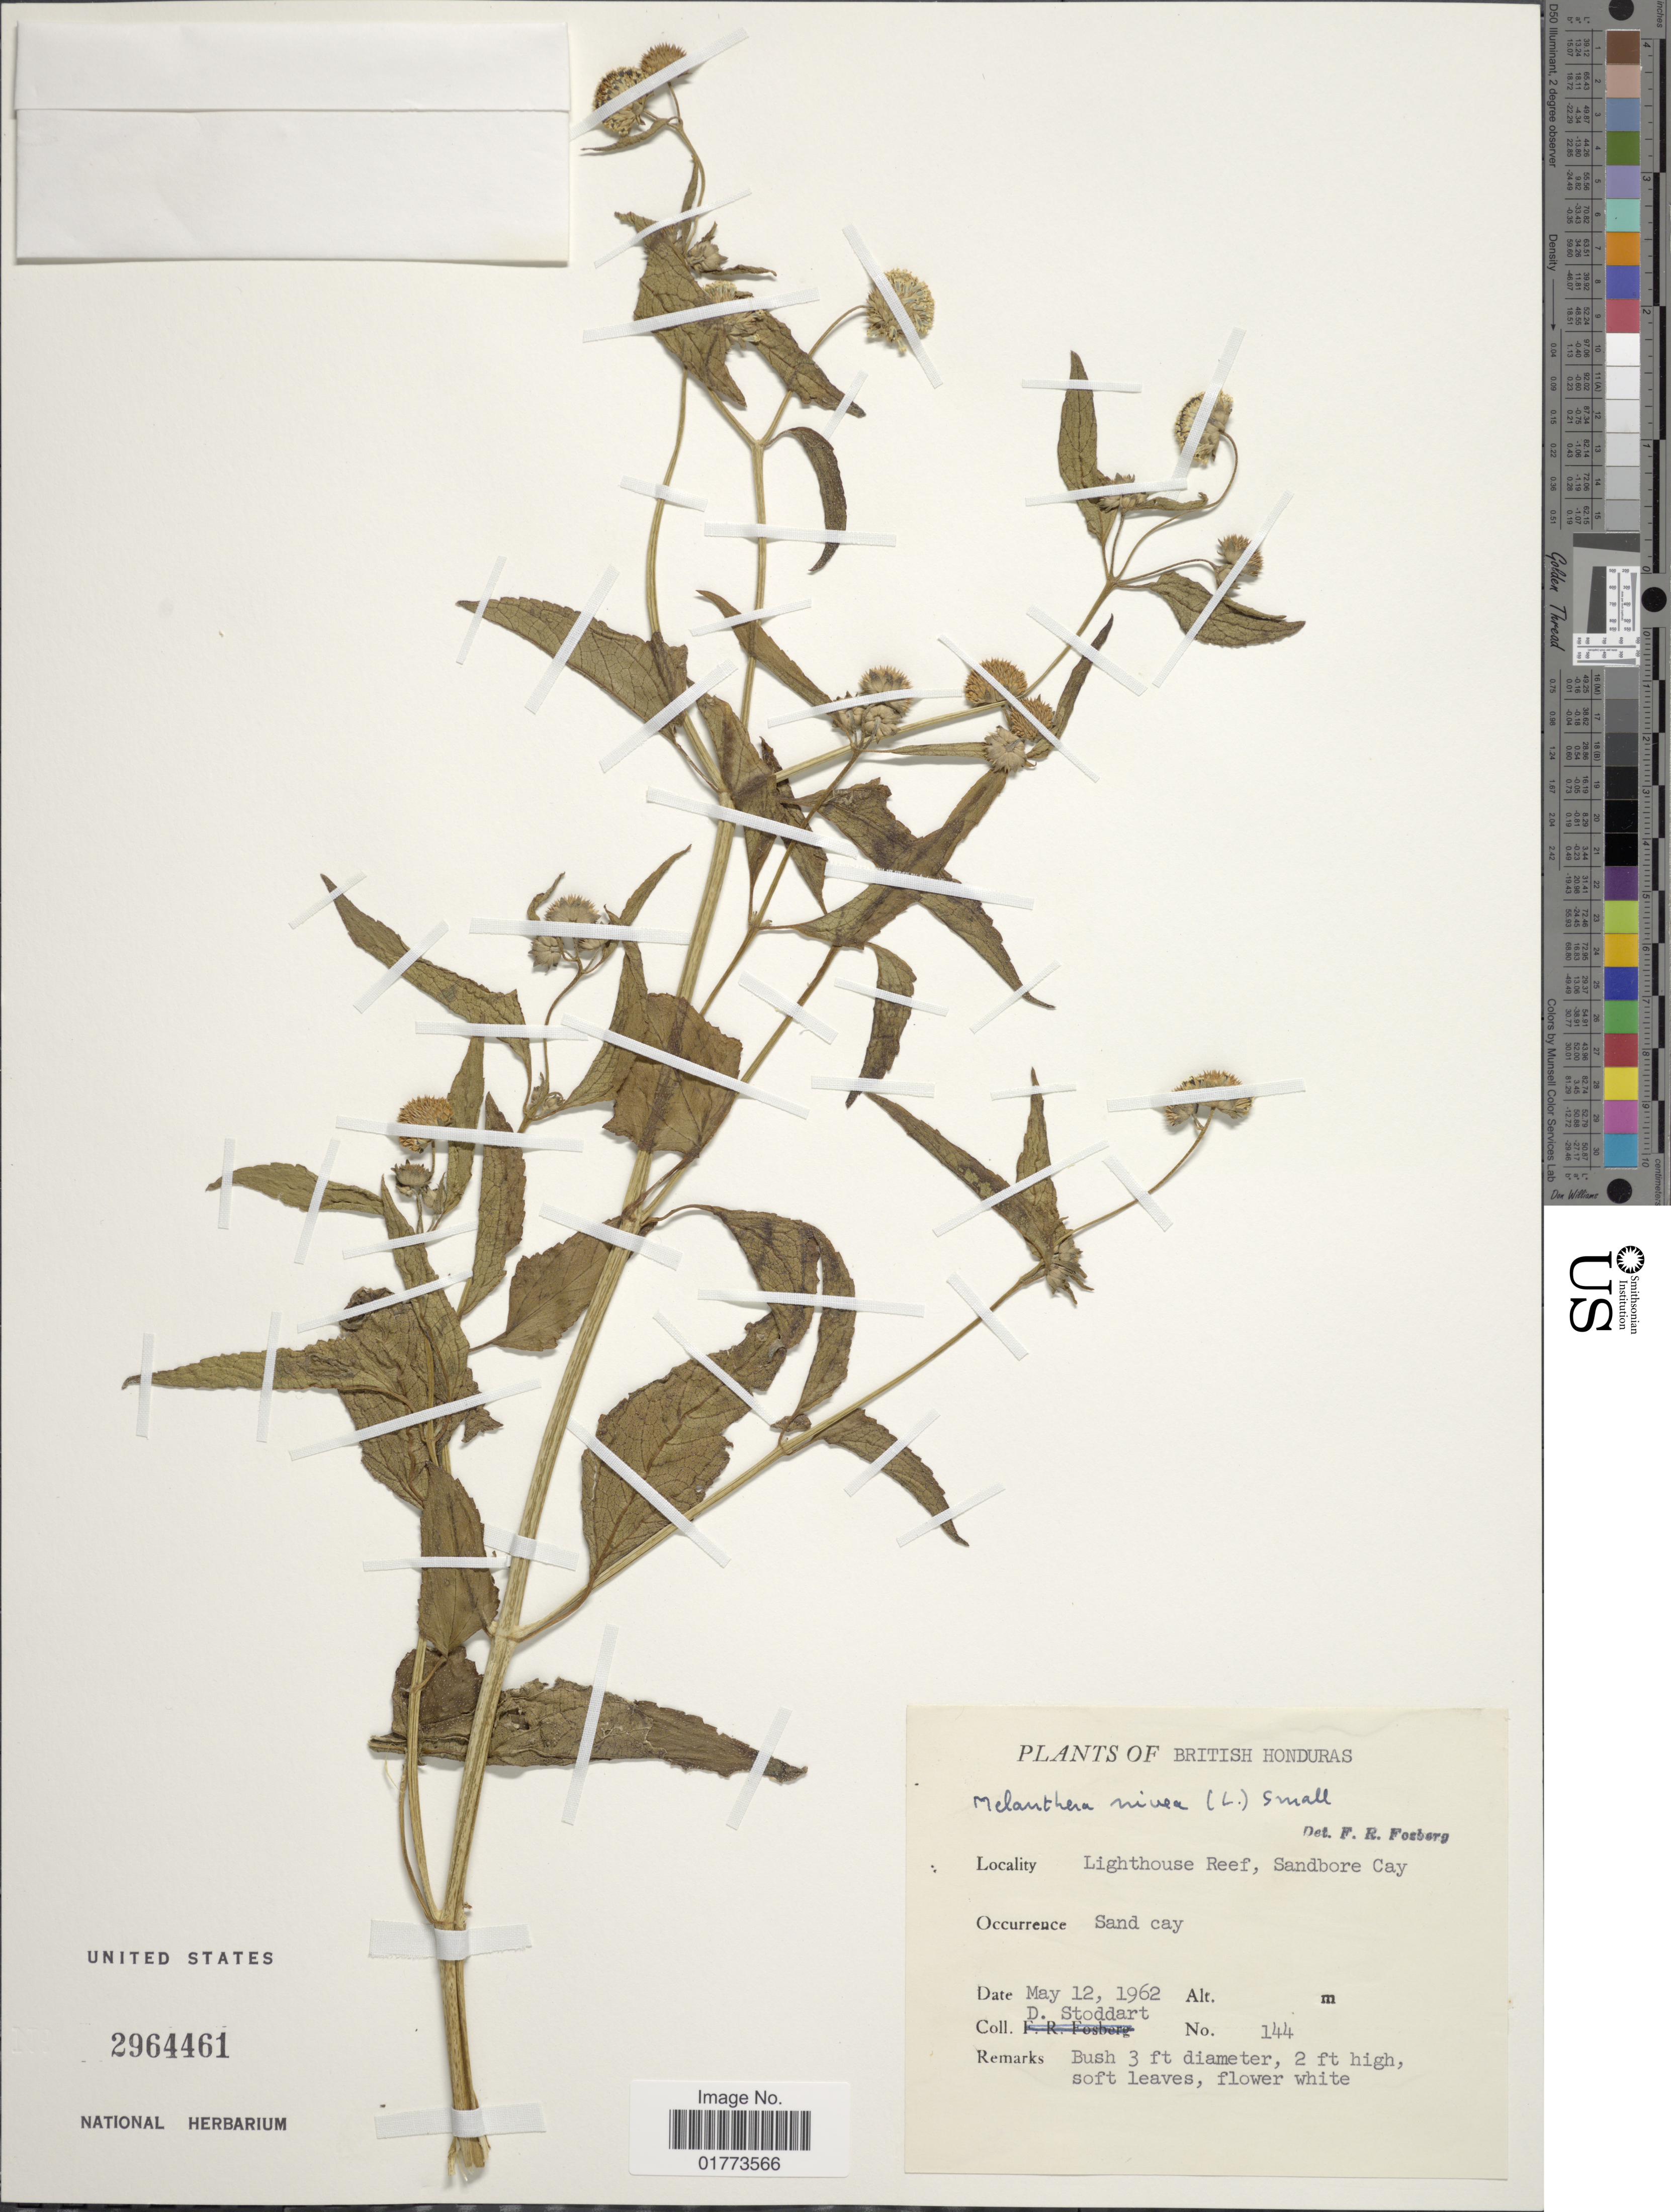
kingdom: Plantae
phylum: Tracheophyta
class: Magnoliopsida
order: Asterales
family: Asteraceae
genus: Melanthera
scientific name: Melanthera nivea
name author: (L.) Small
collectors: D. Stoddart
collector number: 144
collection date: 1962-05-12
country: Belize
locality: British Honduras, Lighthouse Reef, Sandbore Cay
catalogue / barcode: US 2964461